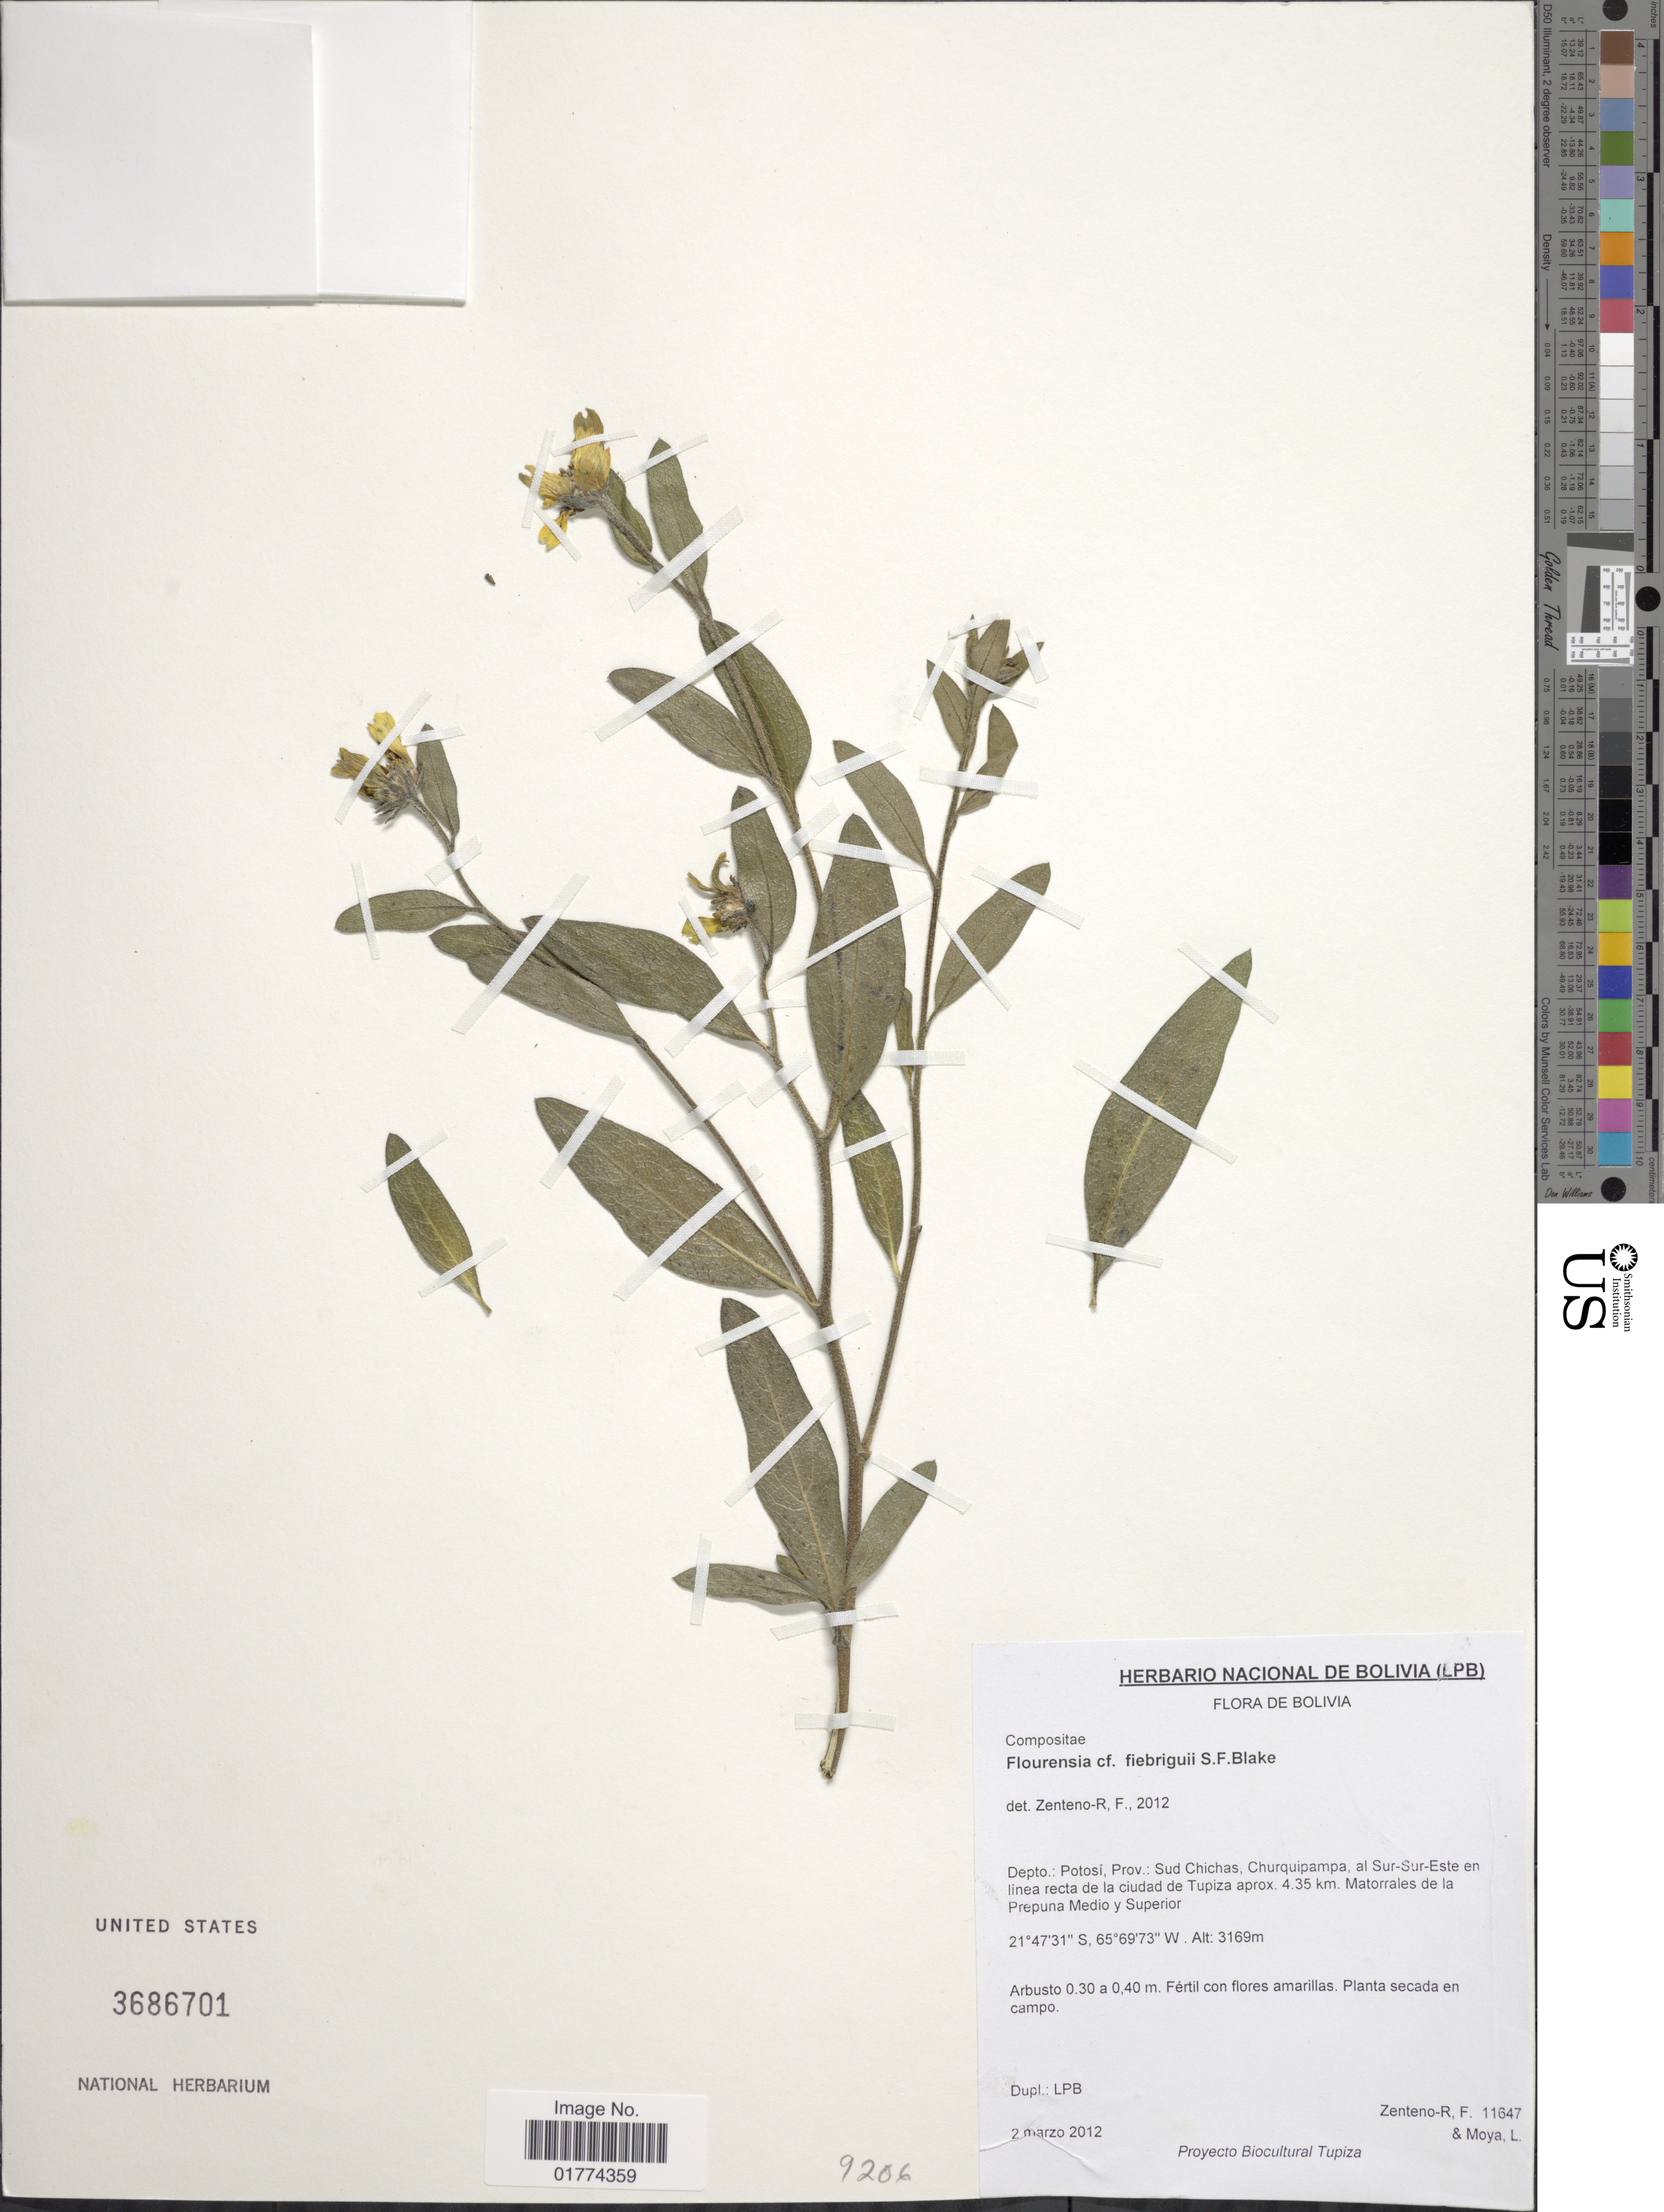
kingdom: Plantae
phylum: Tracheophyta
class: Magnoliopsida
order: Asterales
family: Asteraceae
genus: Flourensia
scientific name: Flourensia fiebrigii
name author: S.F. Blake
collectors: F. Zenteno & L. Moya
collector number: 11647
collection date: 2012-03-02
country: Bolivia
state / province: Potosi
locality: Prov.: Sud Chicas, Churquipampa, al Sur-Sur-Este en linea recta de la cuidad de Tupiza aporx. 4.35 km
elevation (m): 3169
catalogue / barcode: US 3686701